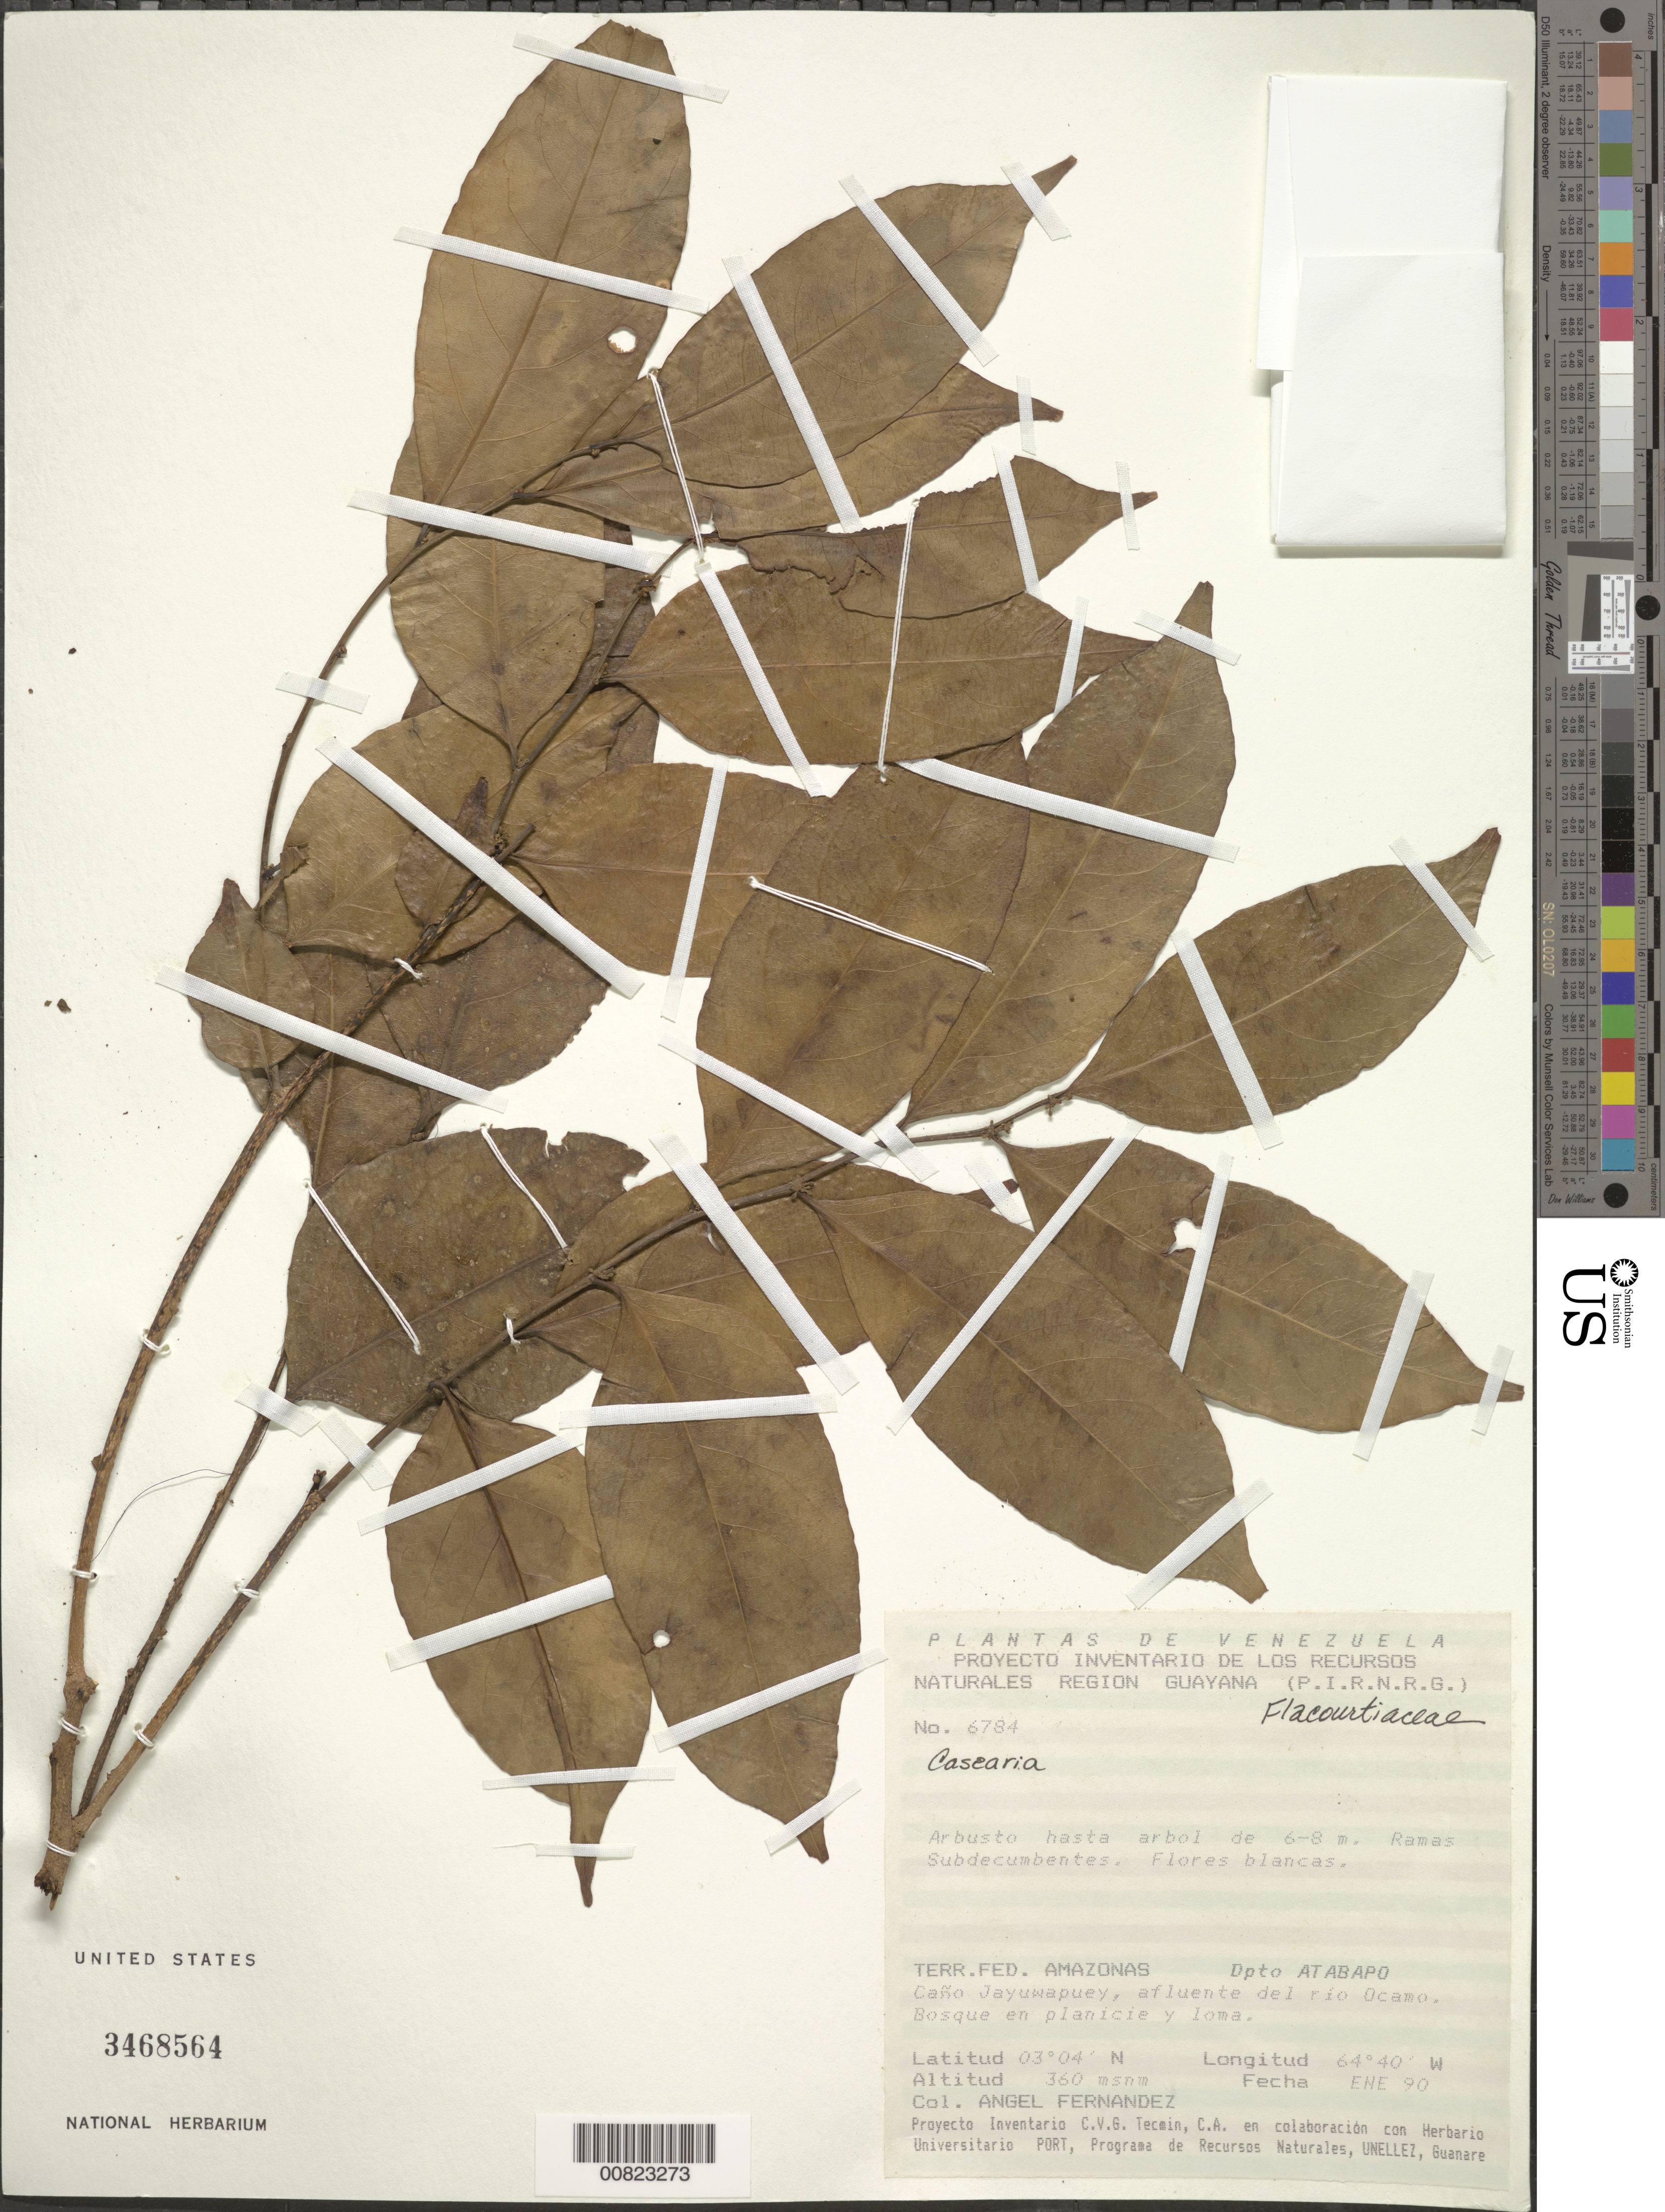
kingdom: Plantae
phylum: Tracheophyta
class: Magnoliopsida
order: Malpighiales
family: Salicaceae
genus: Casearia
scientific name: Casearia sp.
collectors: A. Fernández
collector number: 6784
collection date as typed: Jan-90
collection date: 1990-01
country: Venezuela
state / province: Amazonas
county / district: Atabapo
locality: Caño Jayuwapuey, afluente de Río Ocamo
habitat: Bosque en planicie y loma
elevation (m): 360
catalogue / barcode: US 3468564